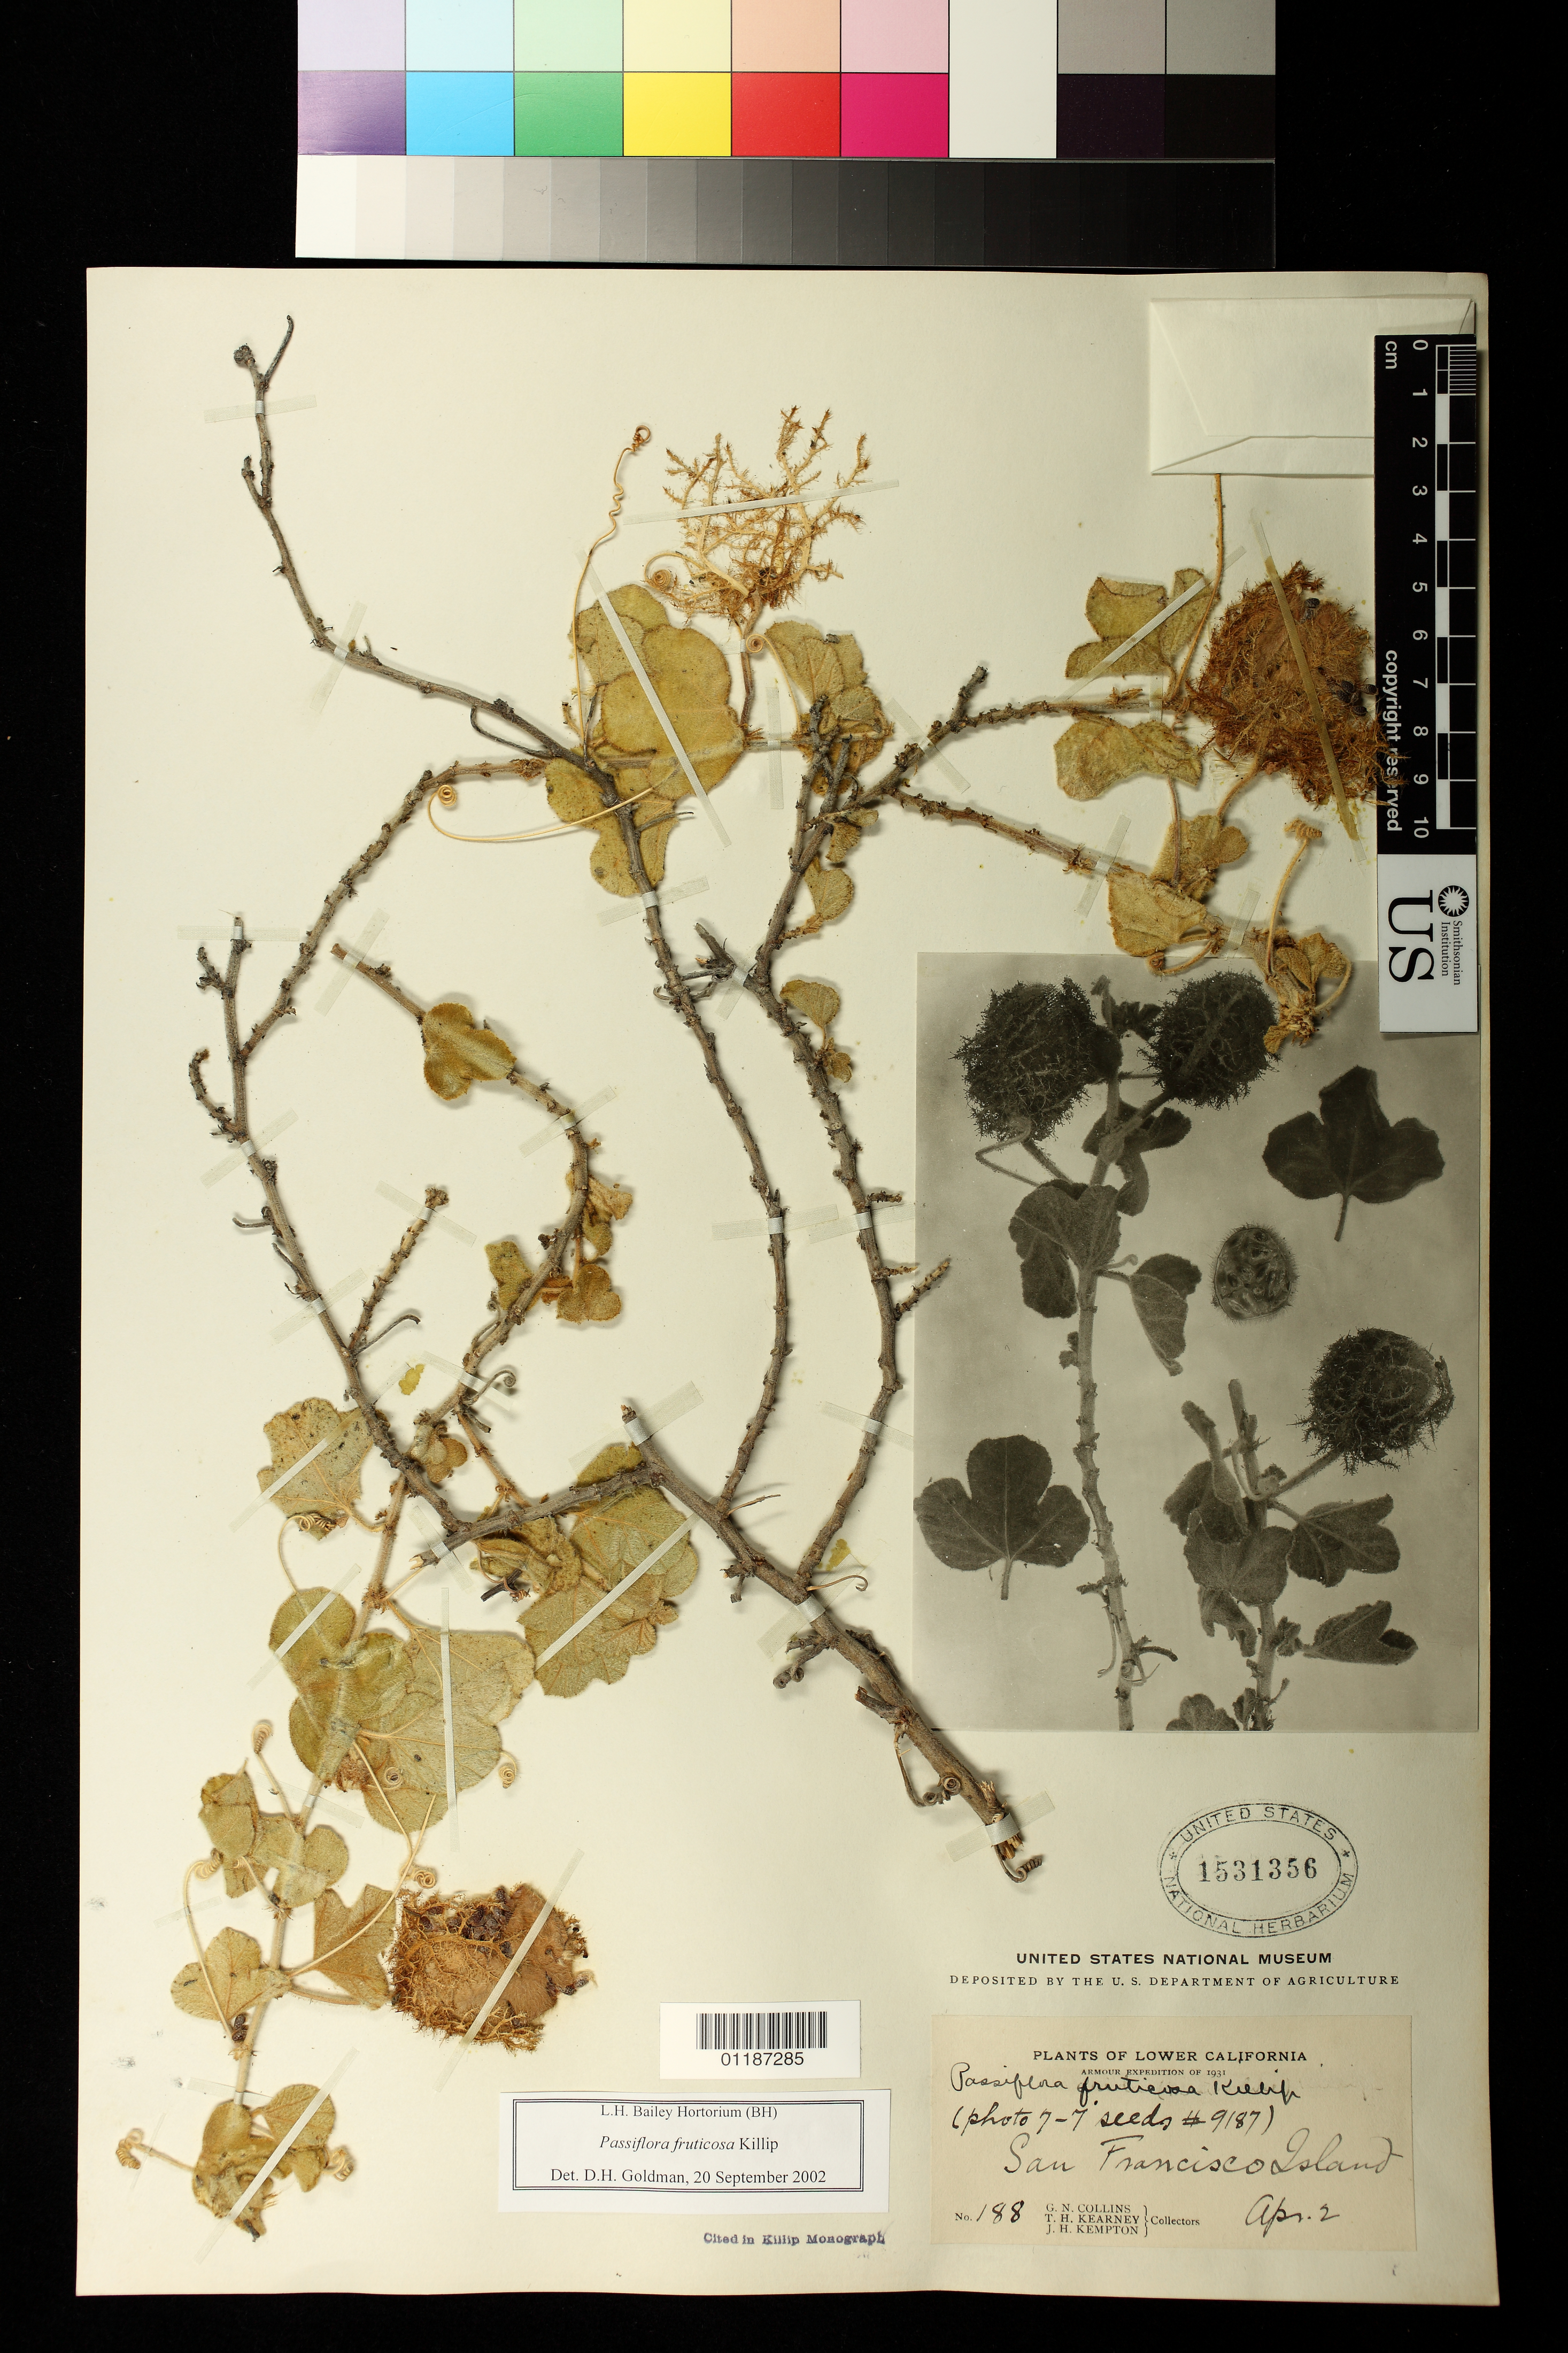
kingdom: Plantae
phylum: Tracheophyta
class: Magnoliopsida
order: Malpighiales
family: Passifloraceae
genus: Passiflora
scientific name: Passiflora fruticosa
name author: Killip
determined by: Svoboda, Harlan T., (NA), US Department of Agriculture (UNITED STATES)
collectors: G. N. Collins, T. H. Kearney & J. H. Kempton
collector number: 188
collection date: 1931-04-02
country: Mexico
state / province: Baja California Sur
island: San Francisco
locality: San Francisco Island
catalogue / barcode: US 1531356